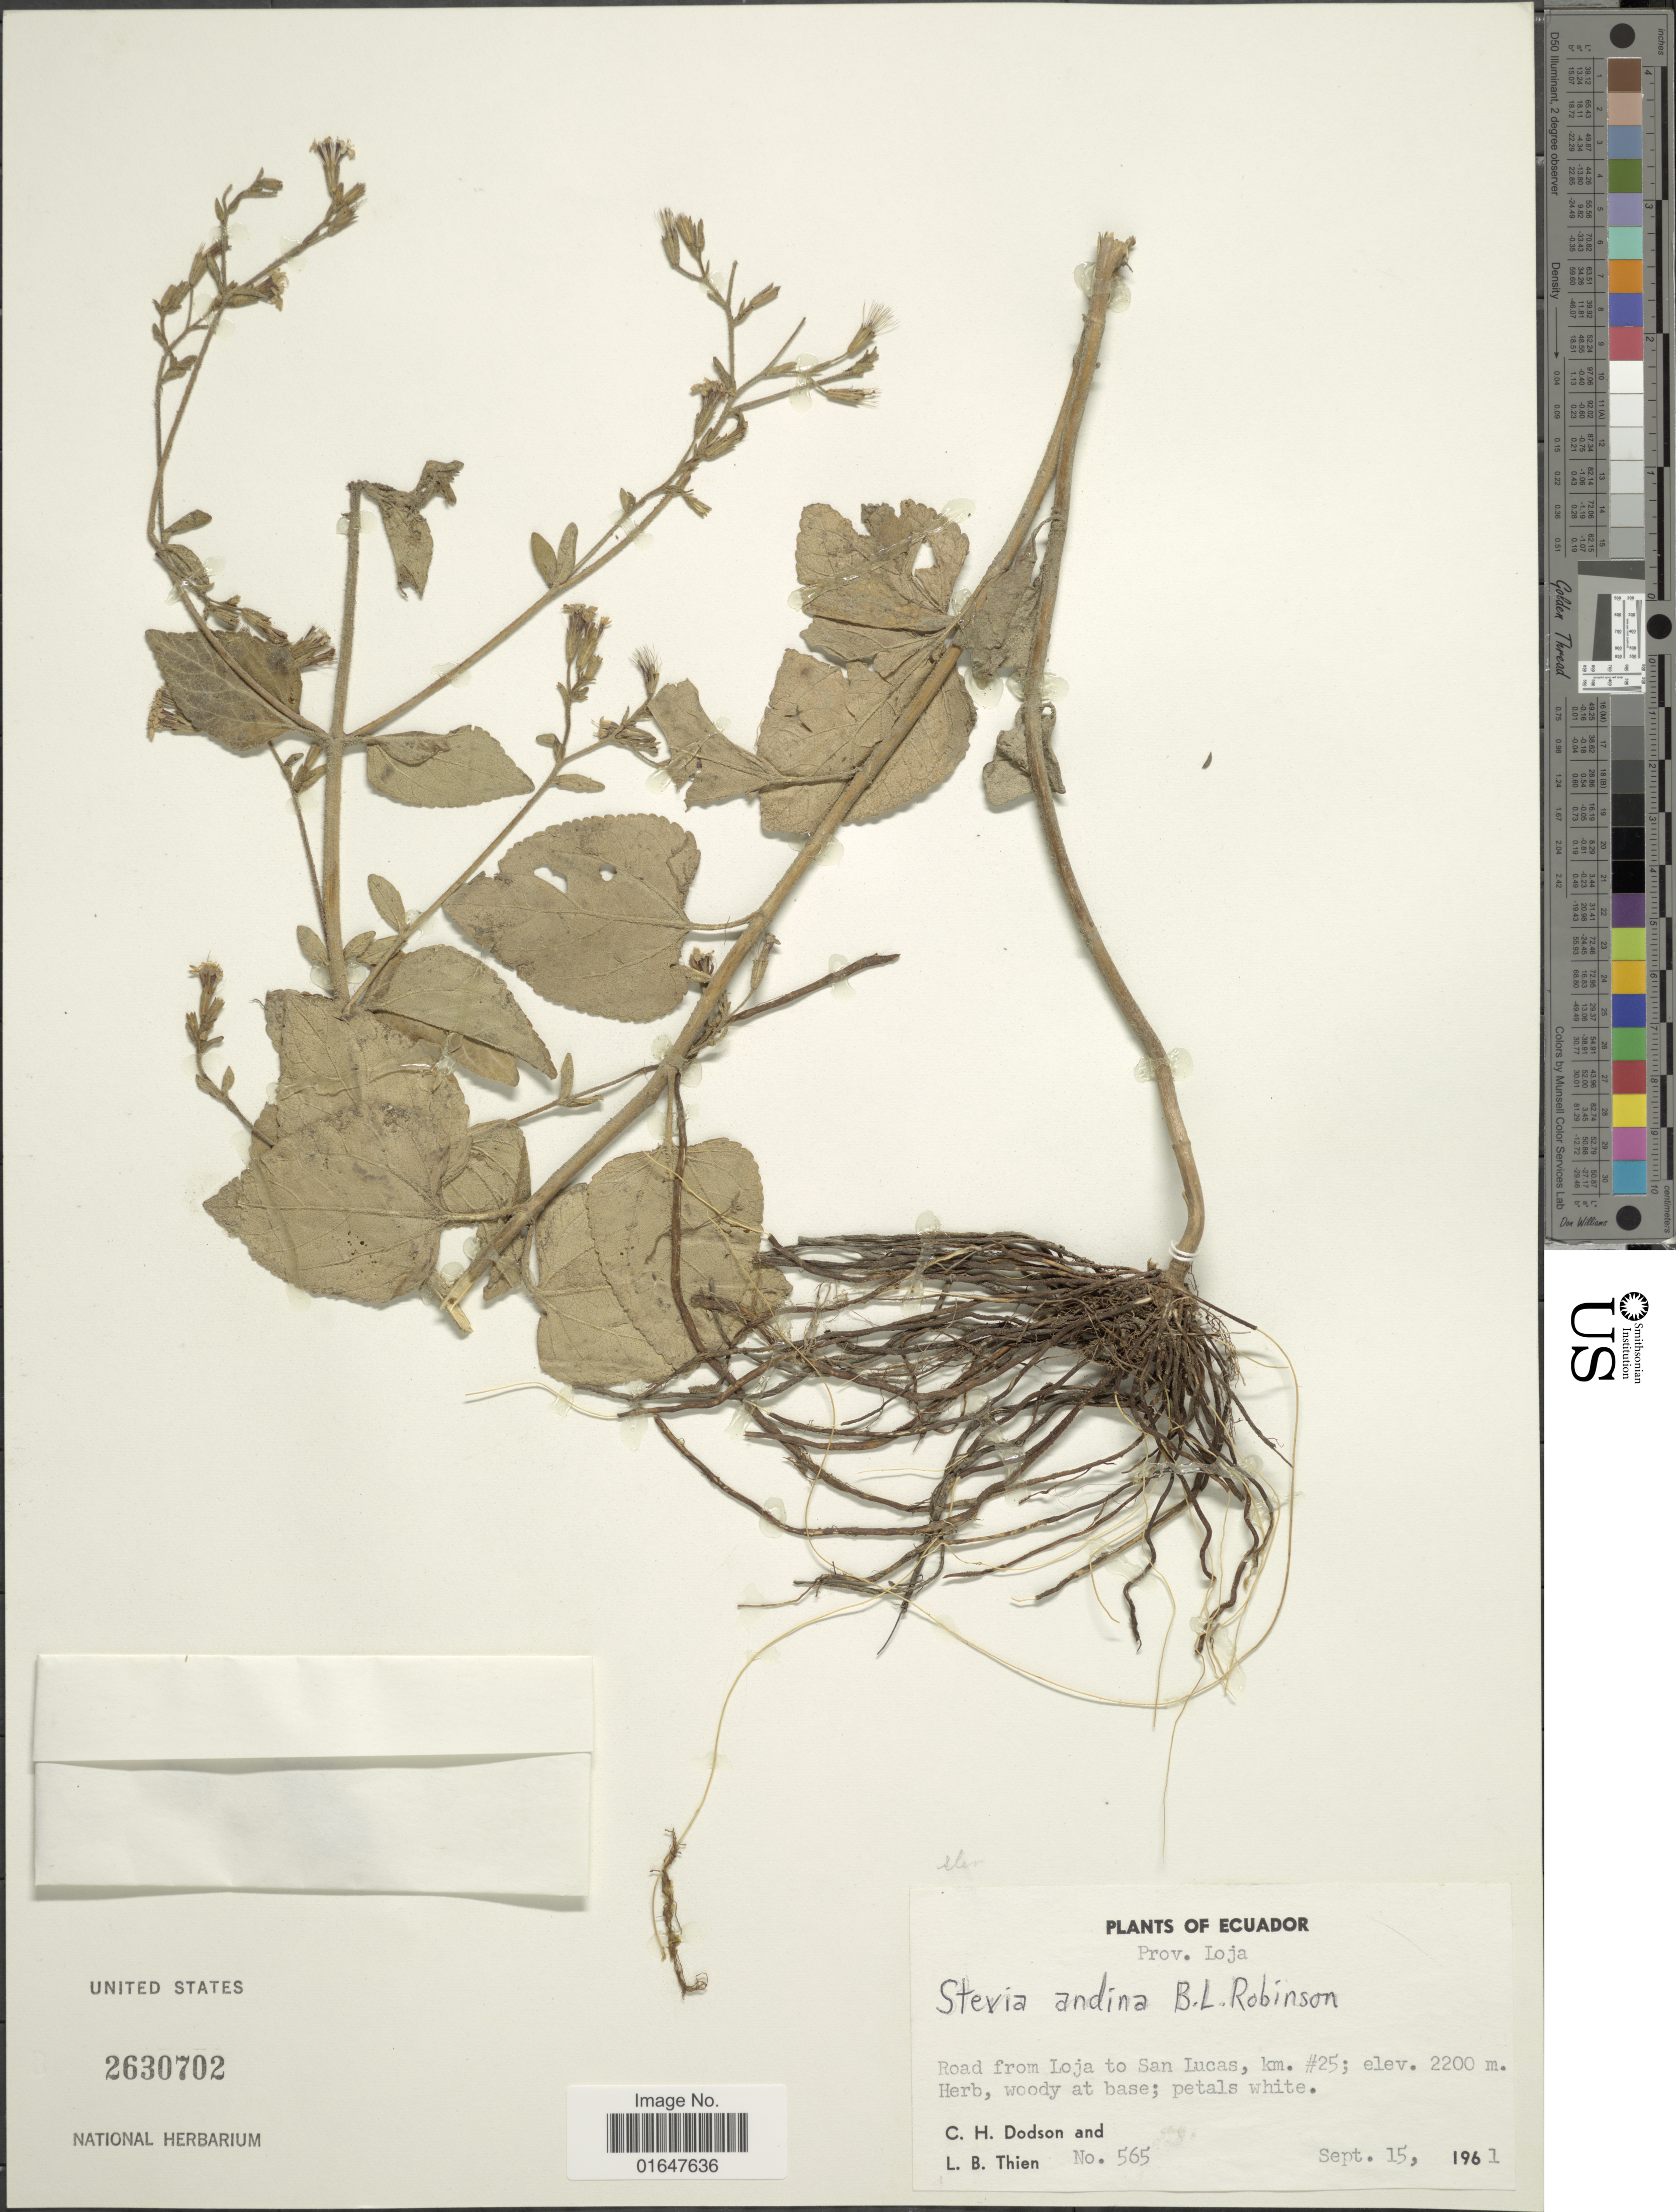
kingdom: Plantae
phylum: Tracheophyta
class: Magnoliopsida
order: Asterales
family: Asteraceae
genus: Stevia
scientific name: Stevia andina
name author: B.L. Rob.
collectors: C. H. Dodson & L. Thien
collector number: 565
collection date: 1961-09-15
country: Ecuador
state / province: Loja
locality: Road from Loja to San Lucas, km #25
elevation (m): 2200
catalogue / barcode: US 2630702